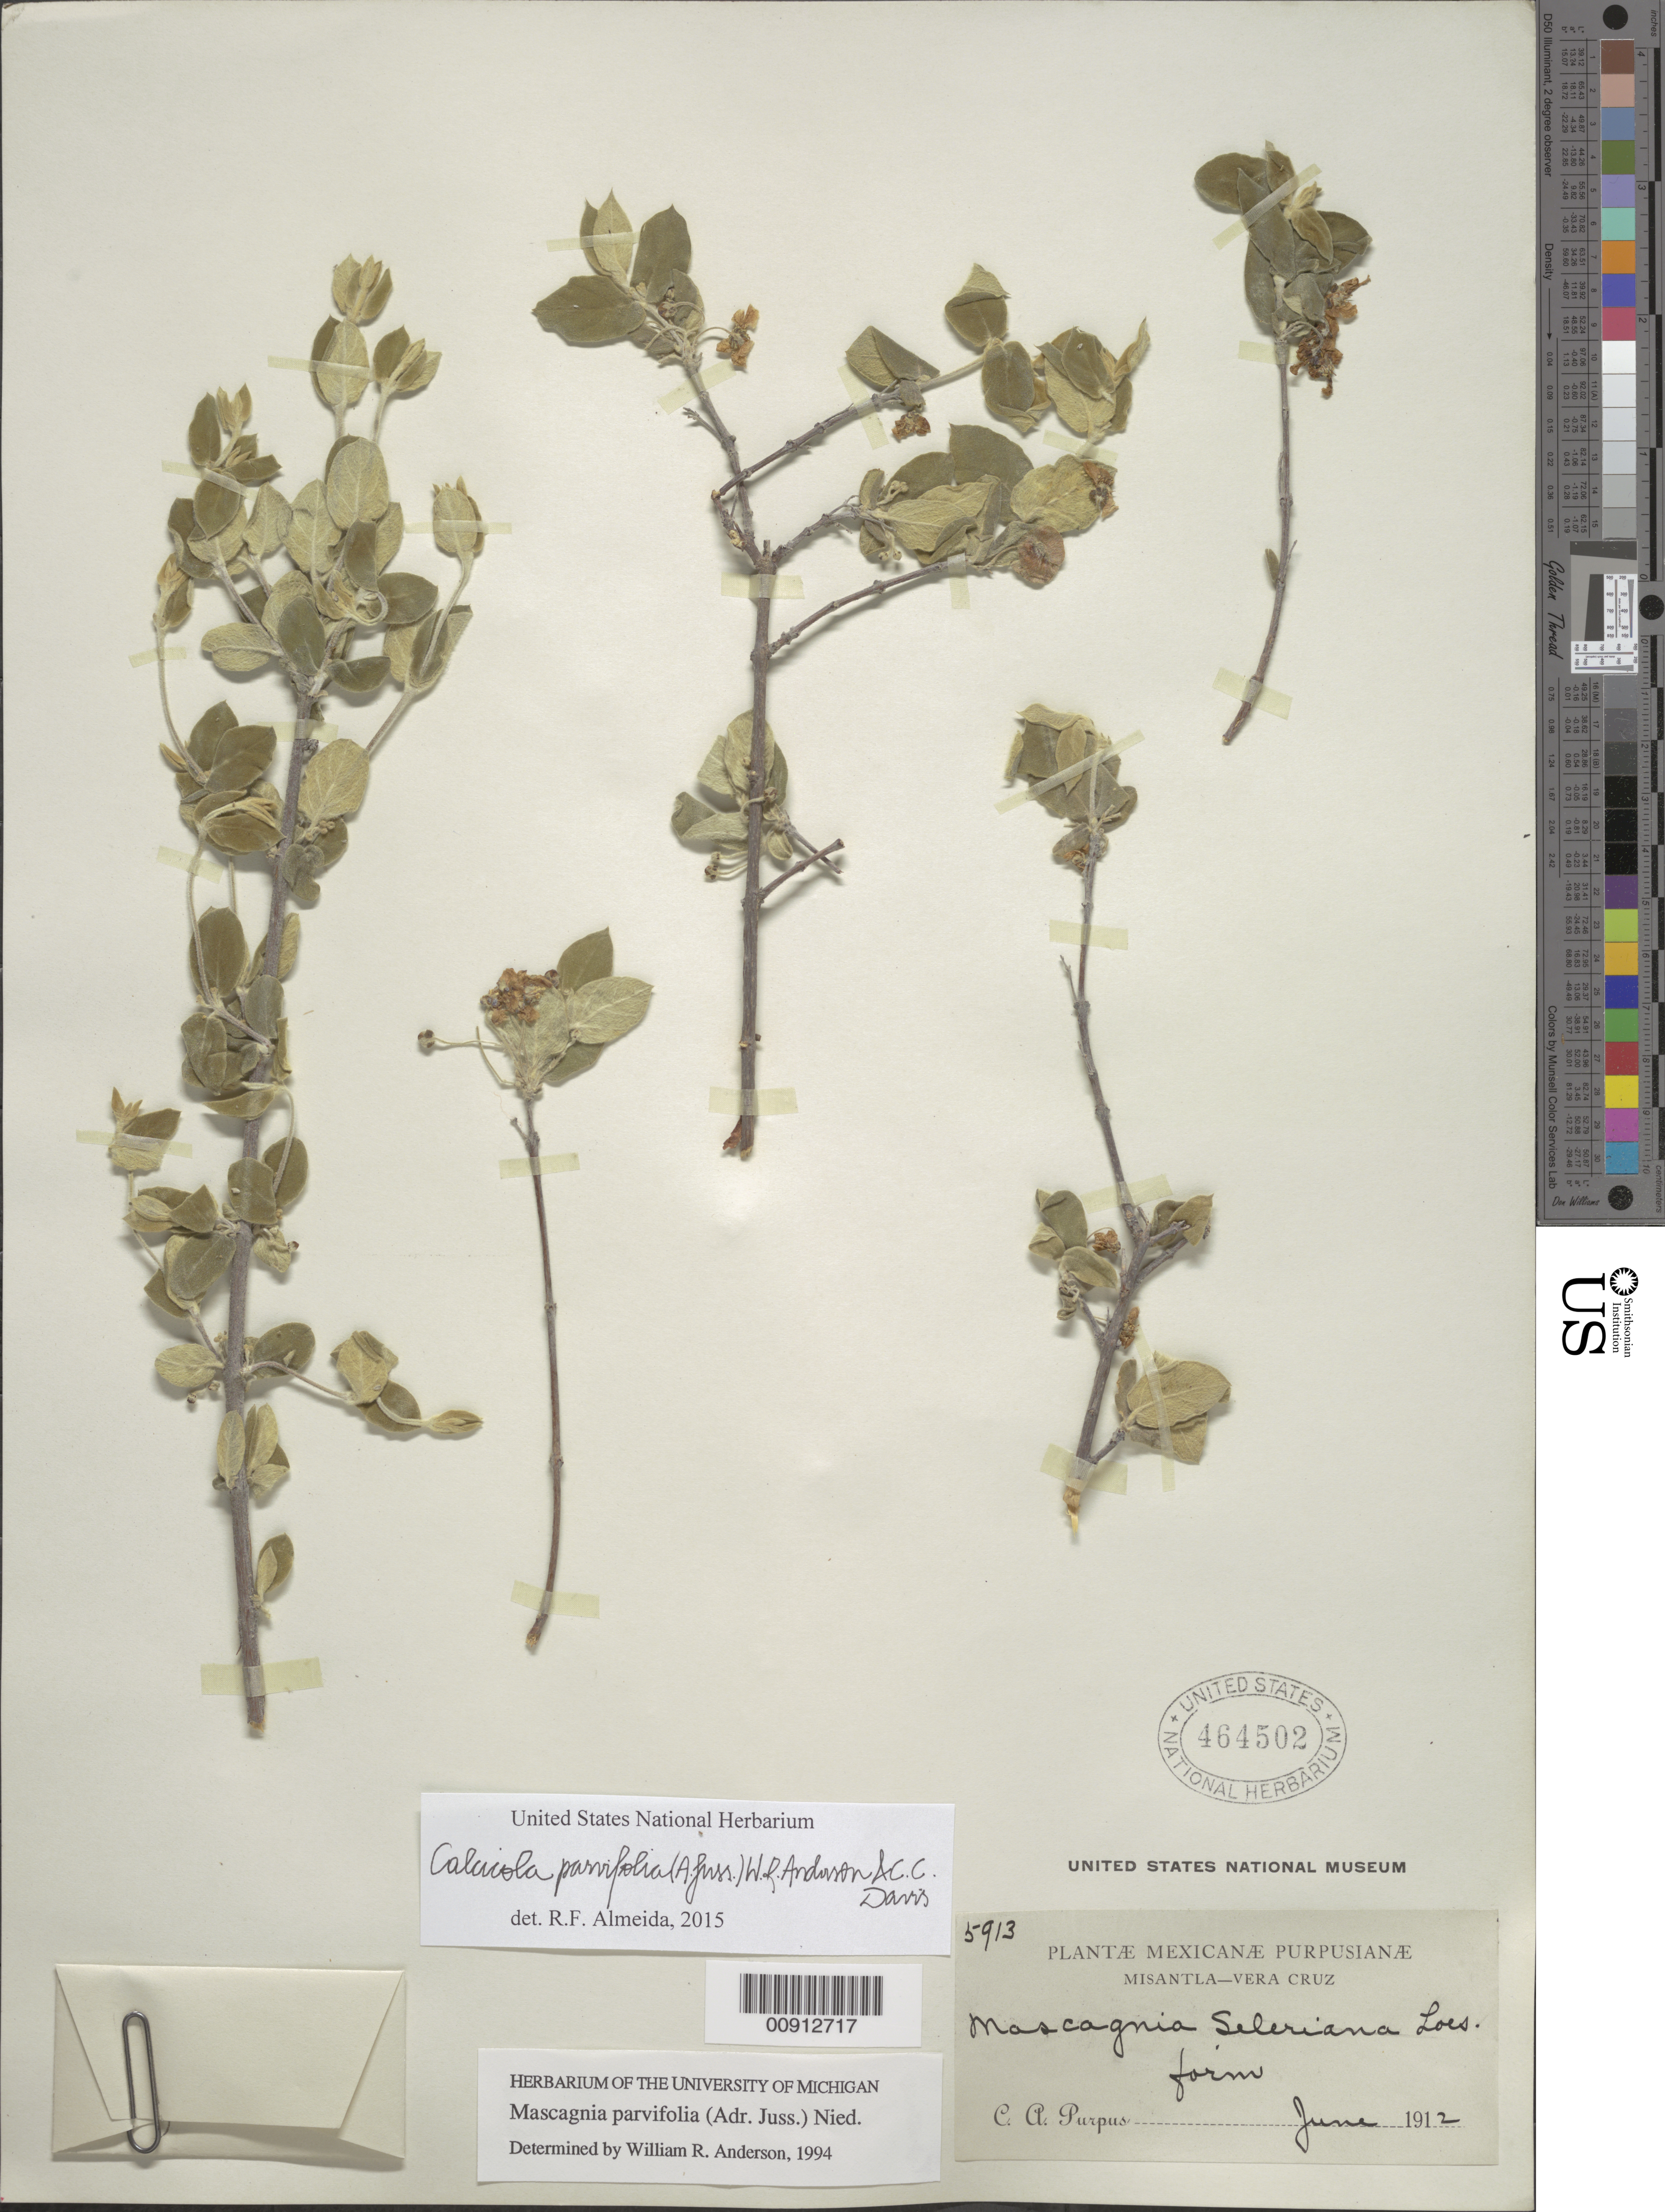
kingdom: Plantae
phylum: Tracheophyta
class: Magnoliopsida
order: Malpighiales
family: Malpighiaceae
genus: Calcicola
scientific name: Calcicola parvifolia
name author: (A. Juss.) W.R. Anderson & C. Davis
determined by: De Almeida, R. F., (HUEFS), Universidade Estadual de Feira de Santana (BRAZIL)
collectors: C. A. Purpus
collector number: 5913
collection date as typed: Jun 1912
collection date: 1912-06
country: Mexico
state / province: Veracruz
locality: Misantla, Veracruz.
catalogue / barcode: US 464502